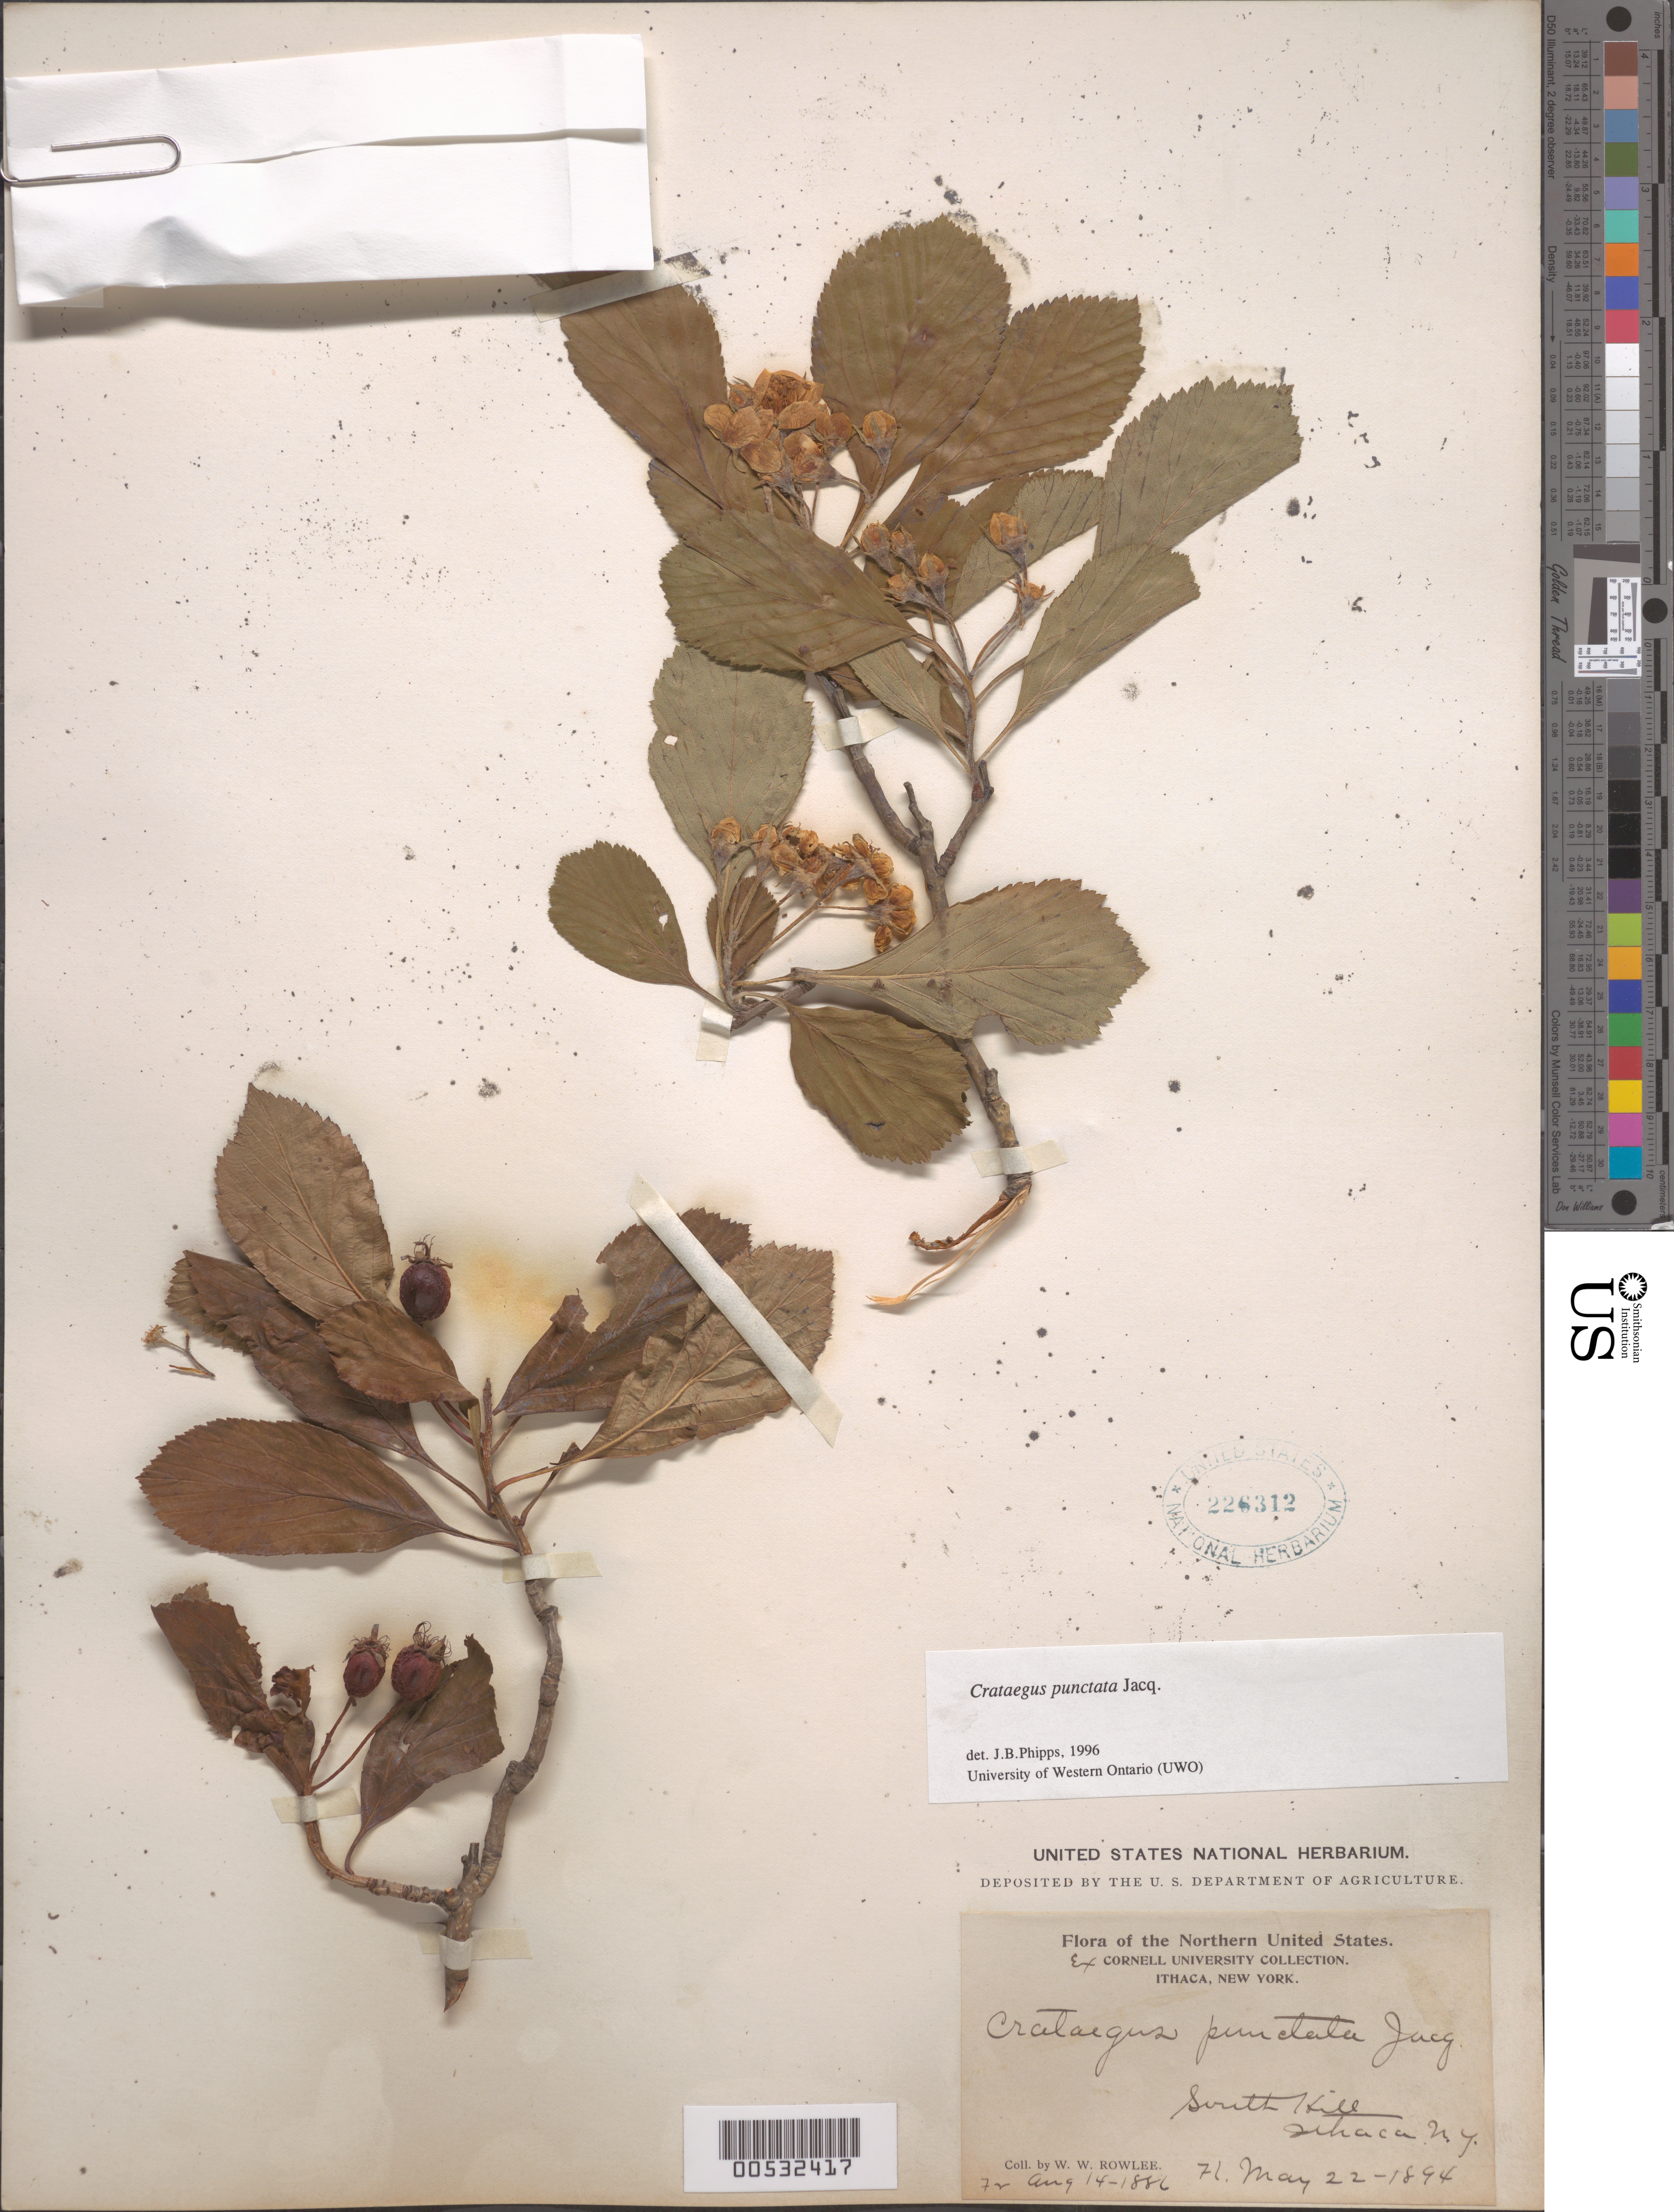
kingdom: Plantae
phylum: Tracheophyta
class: Magnoliopsida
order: Rosales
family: Rosaceae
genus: Crataegus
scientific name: Crataegus punctata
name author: Jacq.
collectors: W. W. Rowlee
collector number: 71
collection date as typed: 22 May 1894 and 14 Aug 1886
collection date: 1886-08-14,1894-05-22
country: United States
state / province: New York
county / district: Tompkins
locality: Smith Hill, Ithaca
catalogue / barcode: US 226312